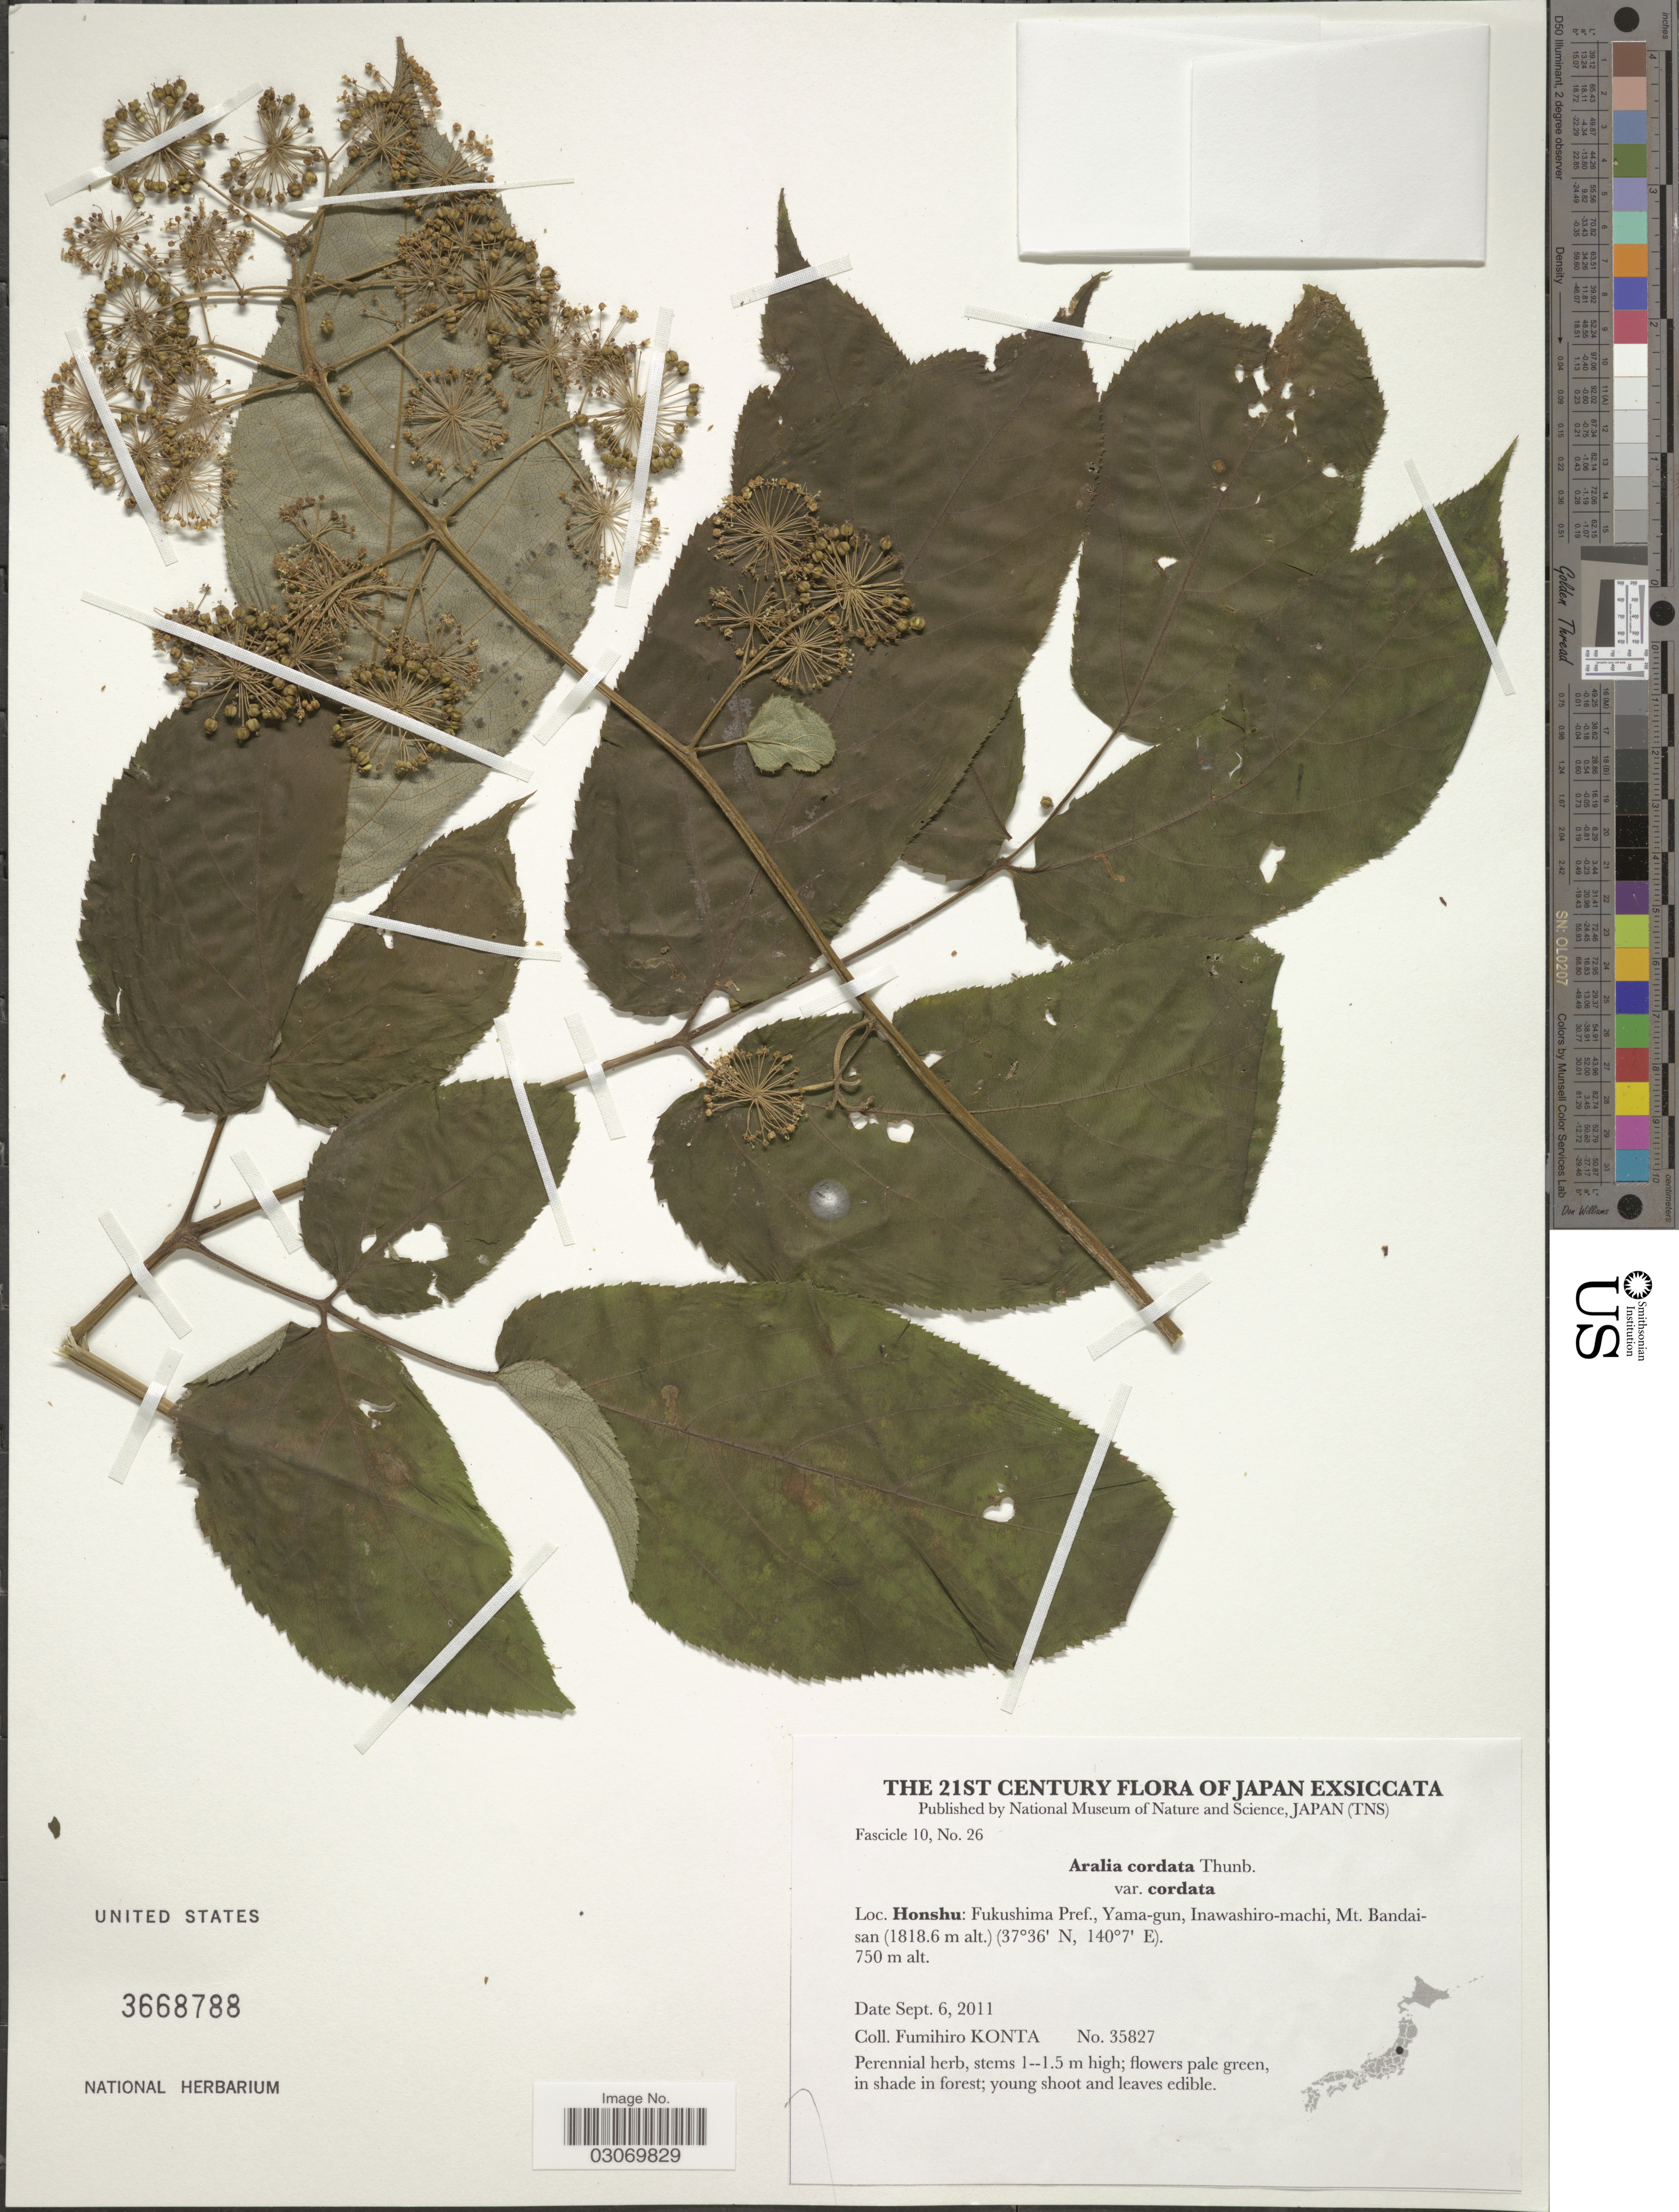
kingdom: Plantae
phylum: Tracheophyta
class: Magnoliopsida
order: Apiales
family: Araliaceae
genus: Aralia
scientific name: Aralia cordata subsp. cordata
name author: Thunb.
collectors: F. Konta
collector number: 35827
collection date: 2011-09-06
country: Japan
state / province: Hukusima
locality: Honshu: Fukushima Pref., Yama-gun, Inawashiro-machi, Mt. Bandaisan.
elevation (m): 750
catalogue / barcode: US 3668788